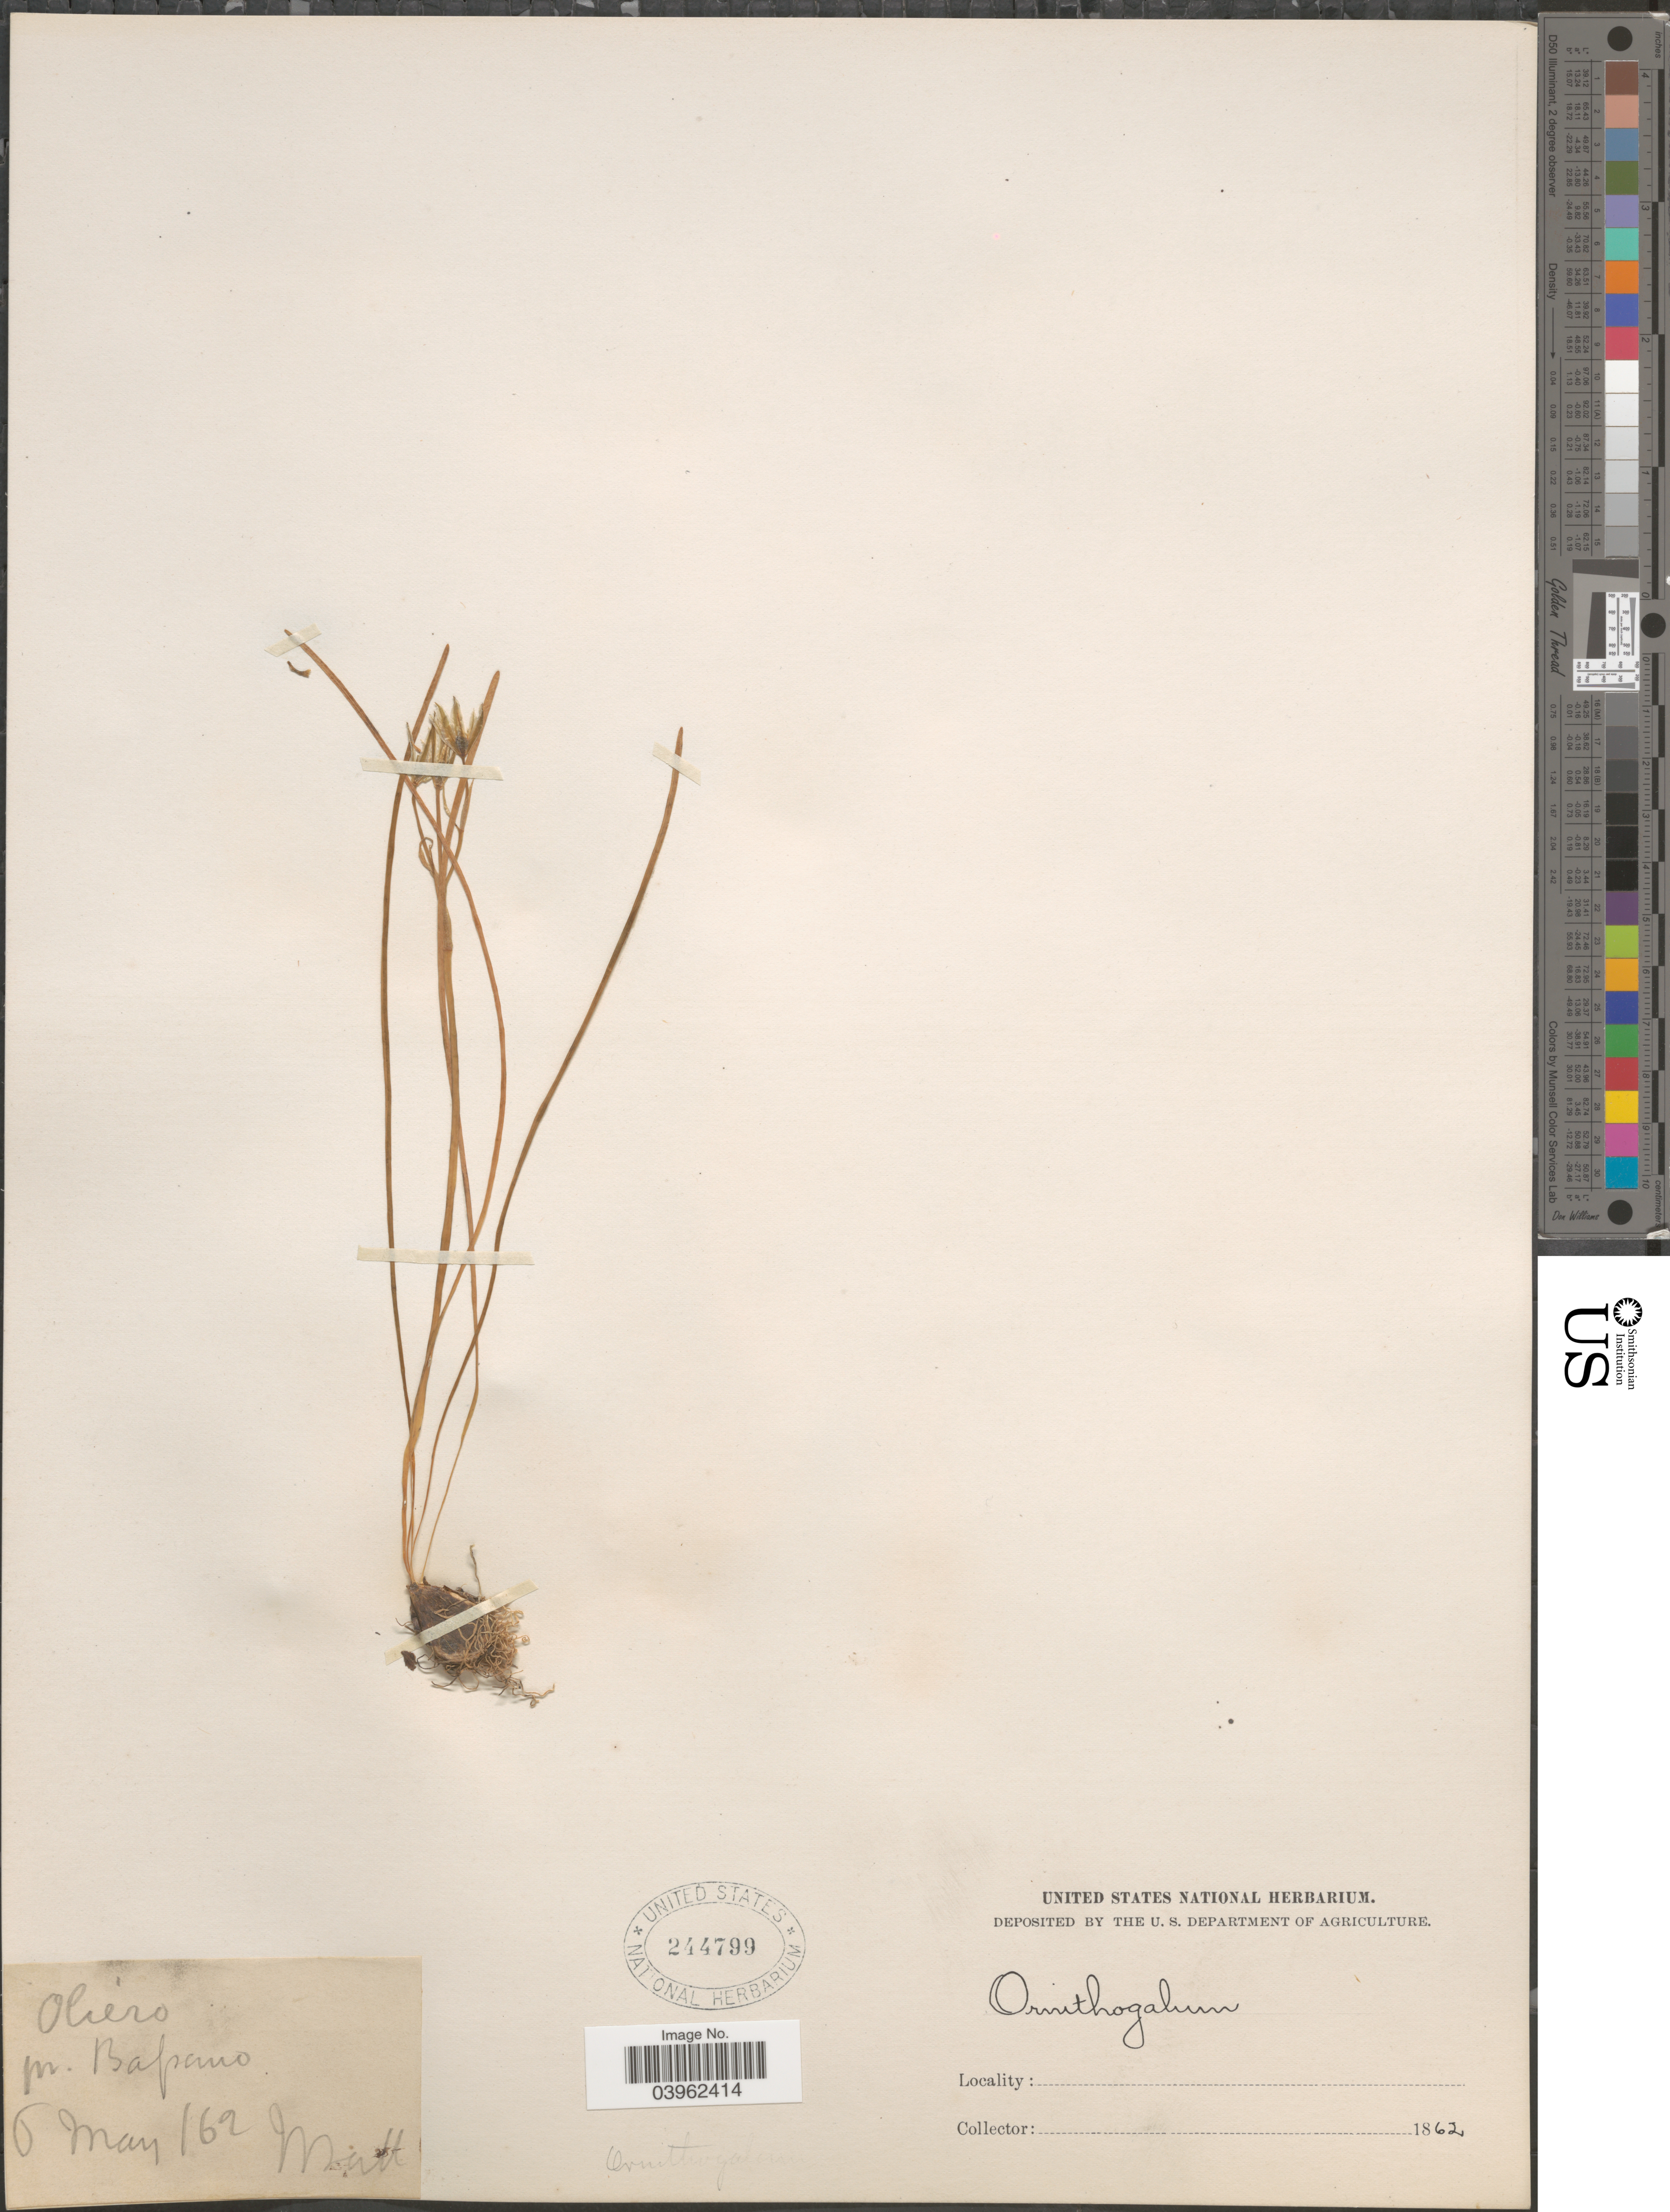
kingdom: Plantae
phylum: Tracheophyta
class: Liliopsida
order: Asparagales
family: Asparagaceae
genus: Ornithogalum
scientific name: Ornithogalum sp.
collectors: J. Ball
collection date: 1862-05-06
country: Italy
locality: Oliero pr. Bassano.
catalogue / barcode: US 244799